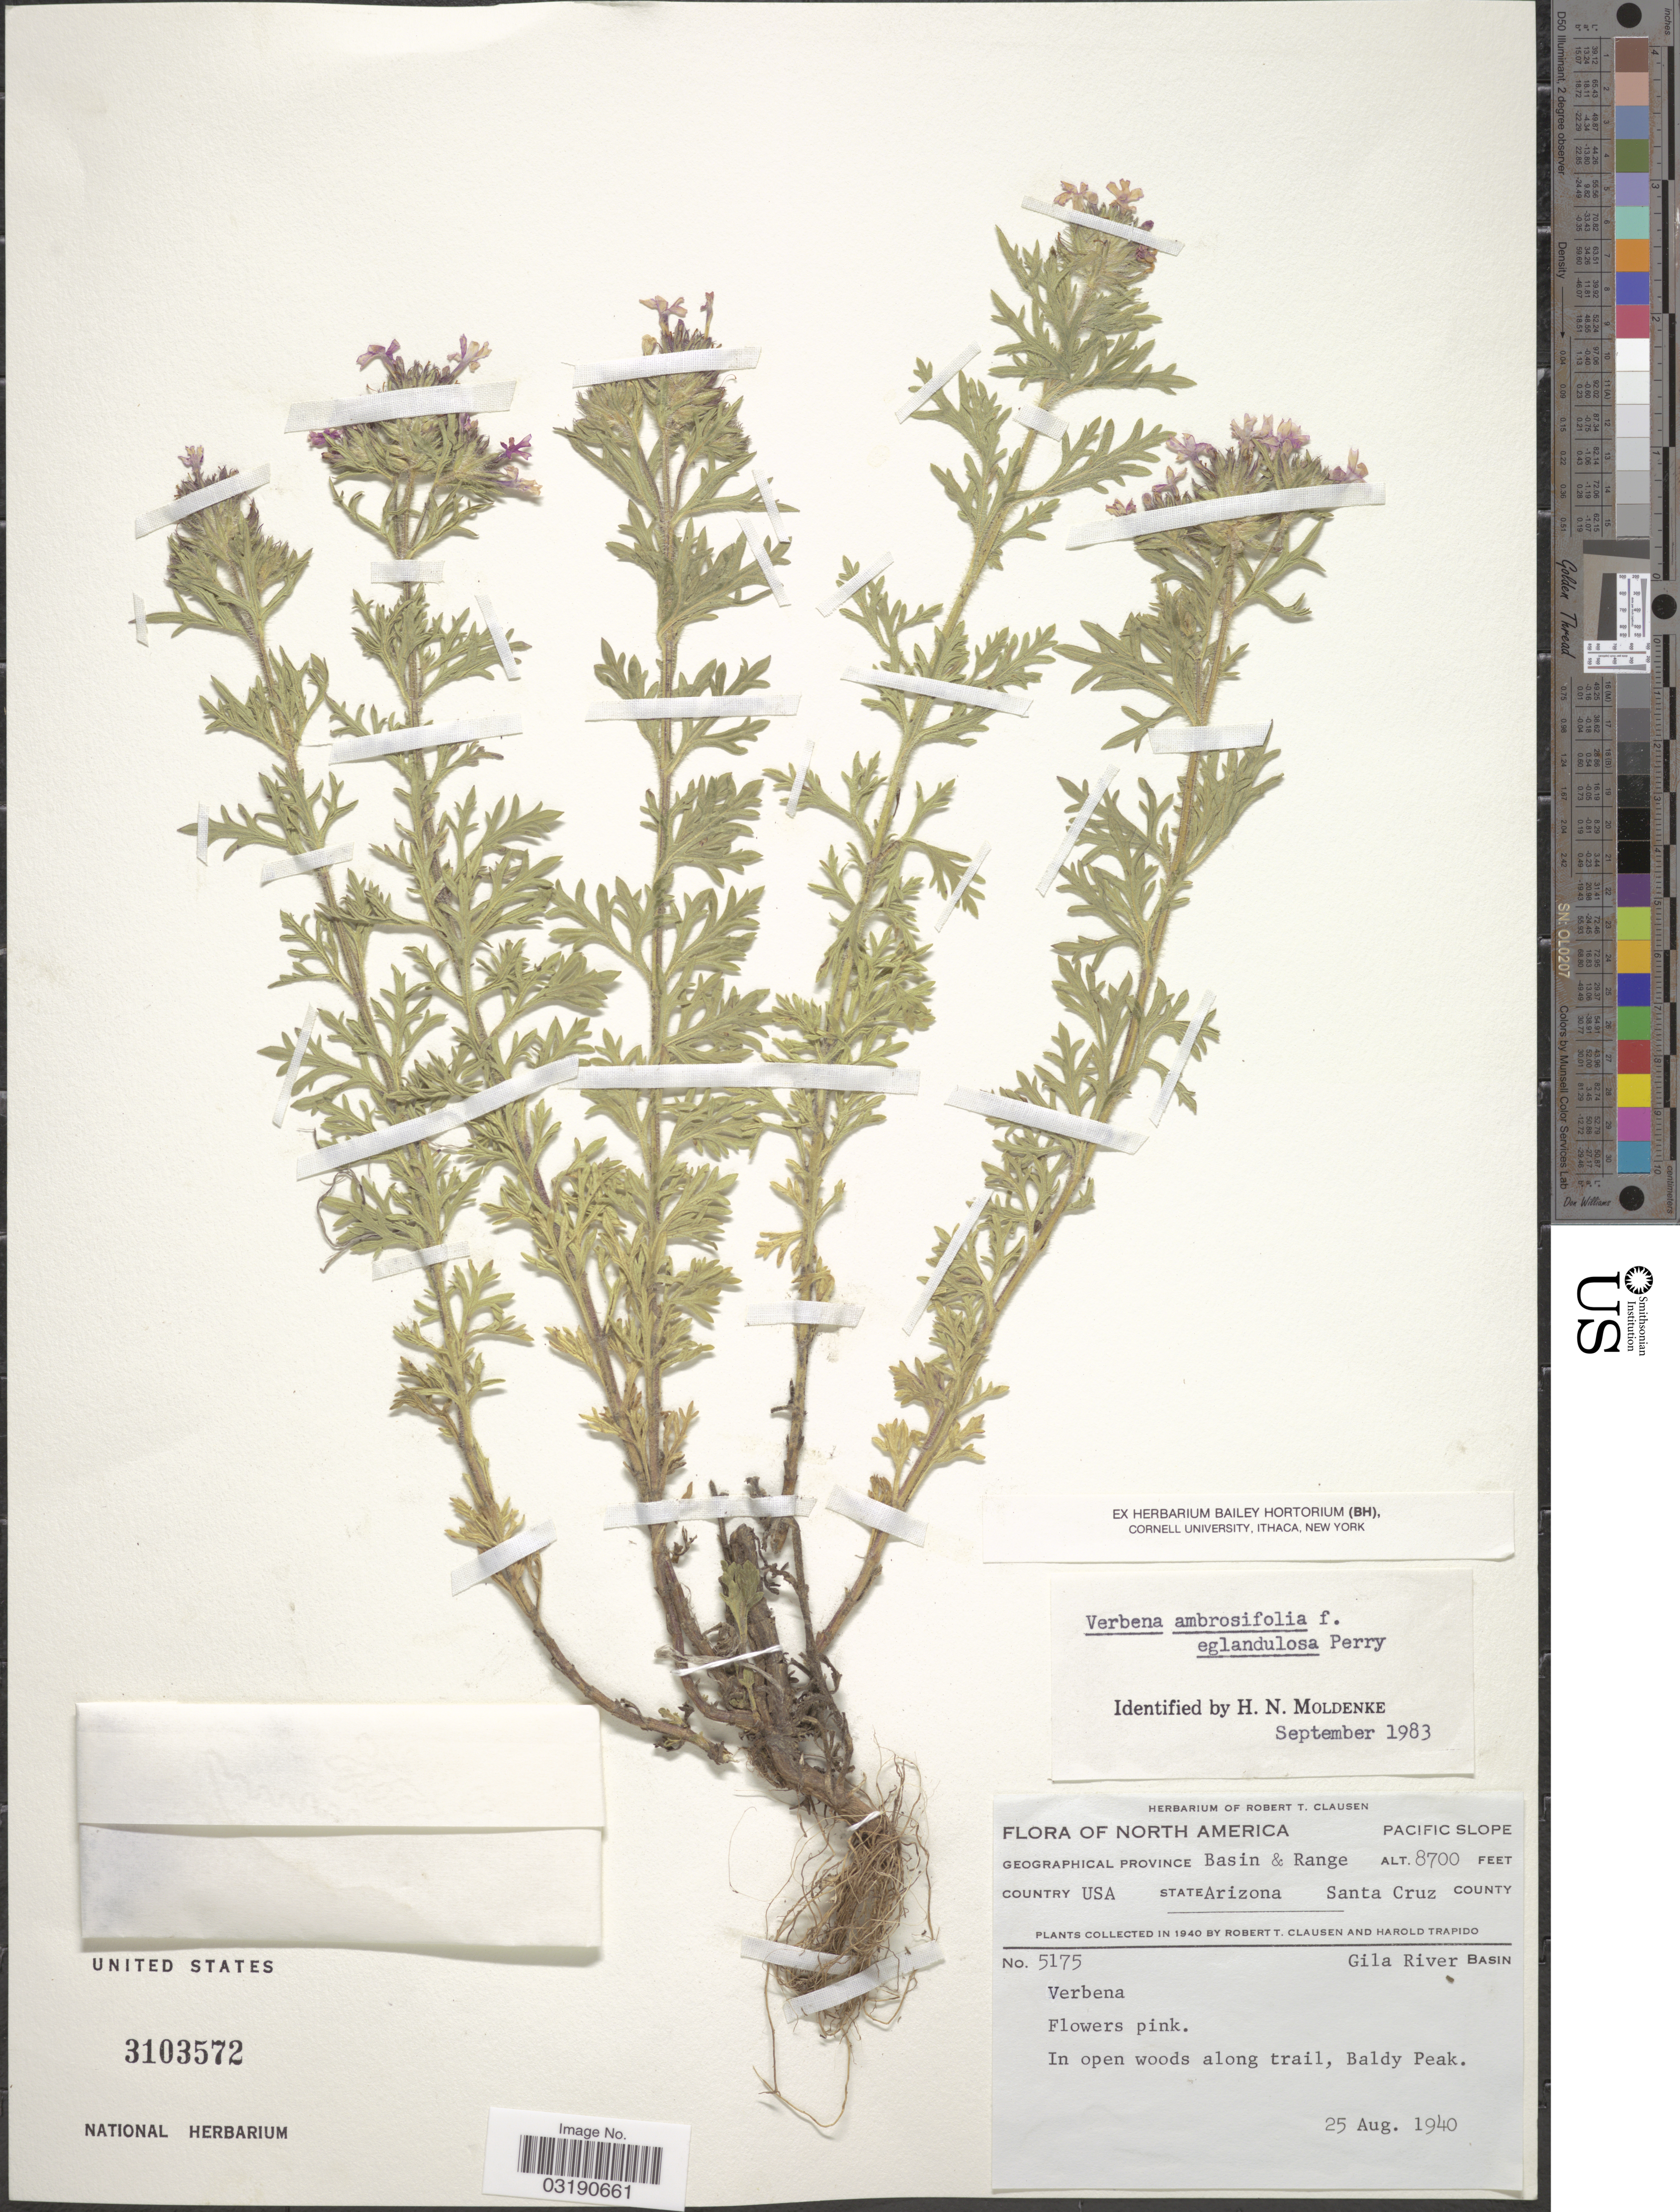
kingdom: Plantae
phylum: Tracheophyta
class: Magnoliopsida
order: Lamiales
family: Verbenaceae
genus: Verbena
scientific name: Verbena ambrosiifolia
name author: Rydb. ex Small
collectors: R. T. Clausen & H. Trapido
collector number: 5175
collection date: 1940-08-25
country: United States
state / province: Arizona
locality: Pacific Slope, Geographical Province Basin & Range, Santa Cruz County, Gila River Basin, In open woods along trail, Baldy Peak.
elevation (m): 2652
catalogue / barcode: US 3103572